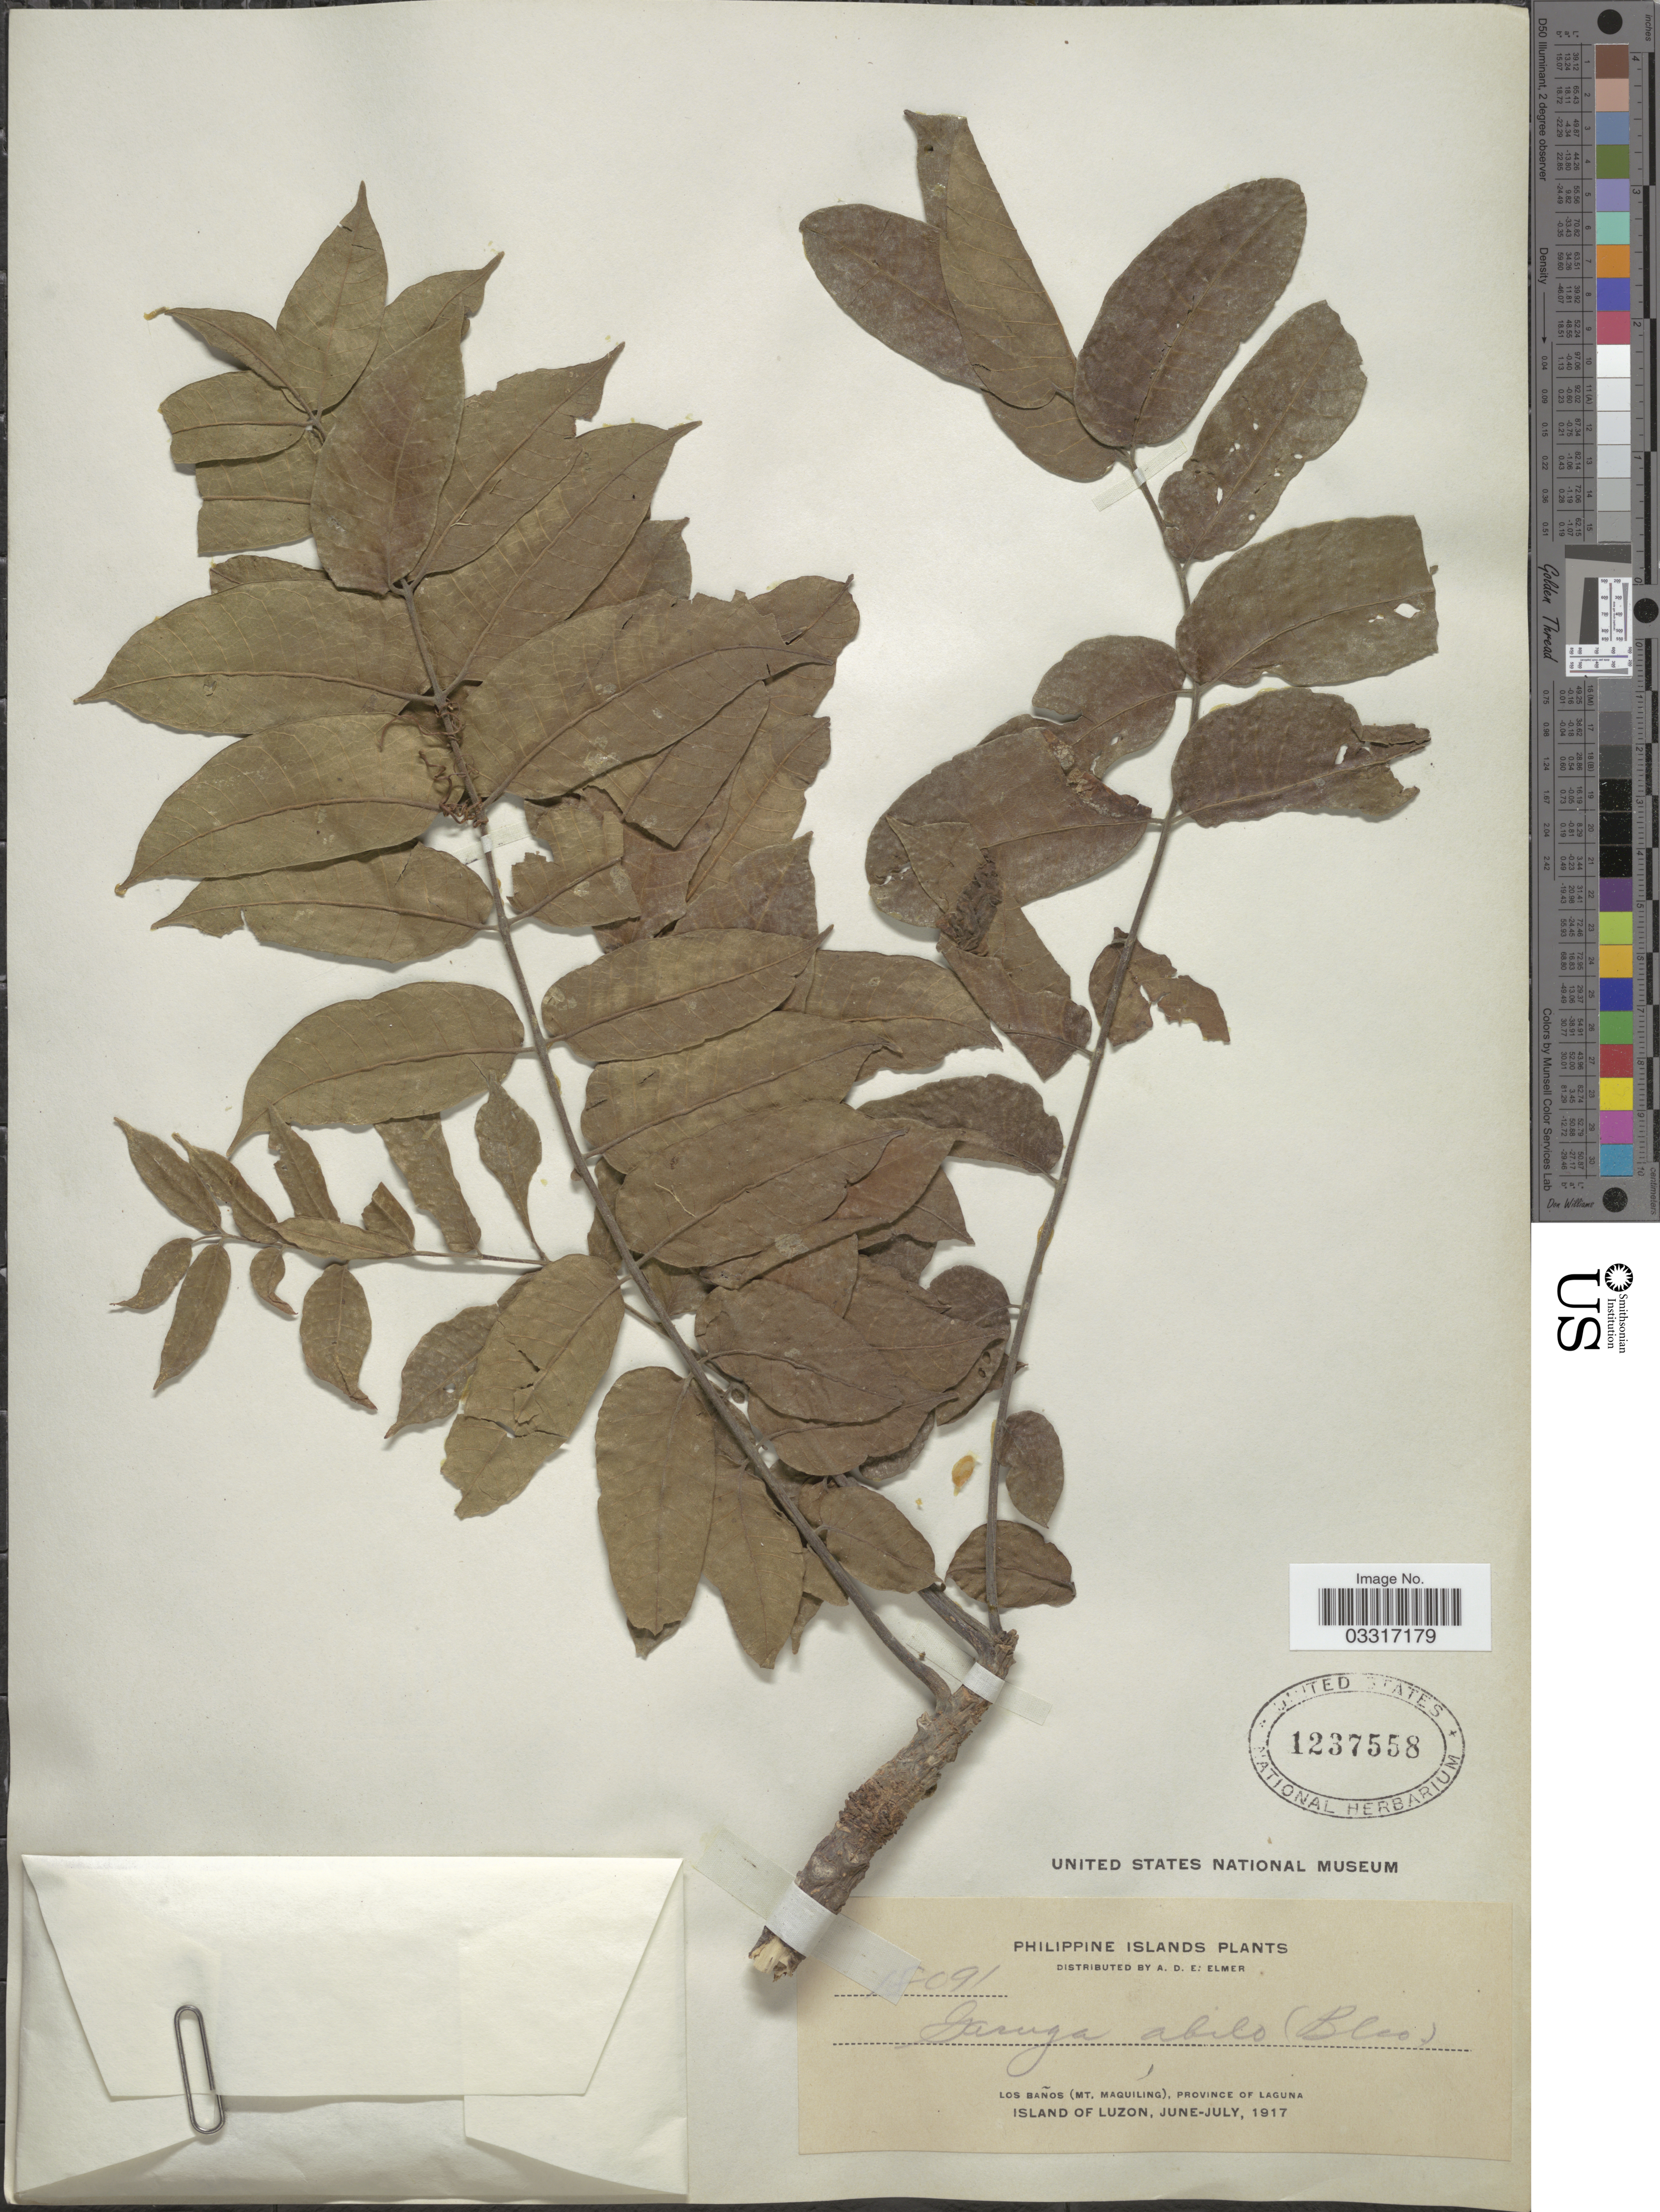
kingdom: Plantae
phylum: Tracheophyta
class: Magnoliopsida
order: Sapindales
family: Burseraceae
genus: Garuga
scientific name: Garuga floribunda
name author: Decne.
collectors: A. D. E. Elmer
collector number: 18091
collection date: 1917-06/1917-07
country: Philippines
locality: Philippine Islands. Los Baños (Mt. Maquiling), Province of Laguna. Island of Luzon.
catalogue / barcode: US 1237558